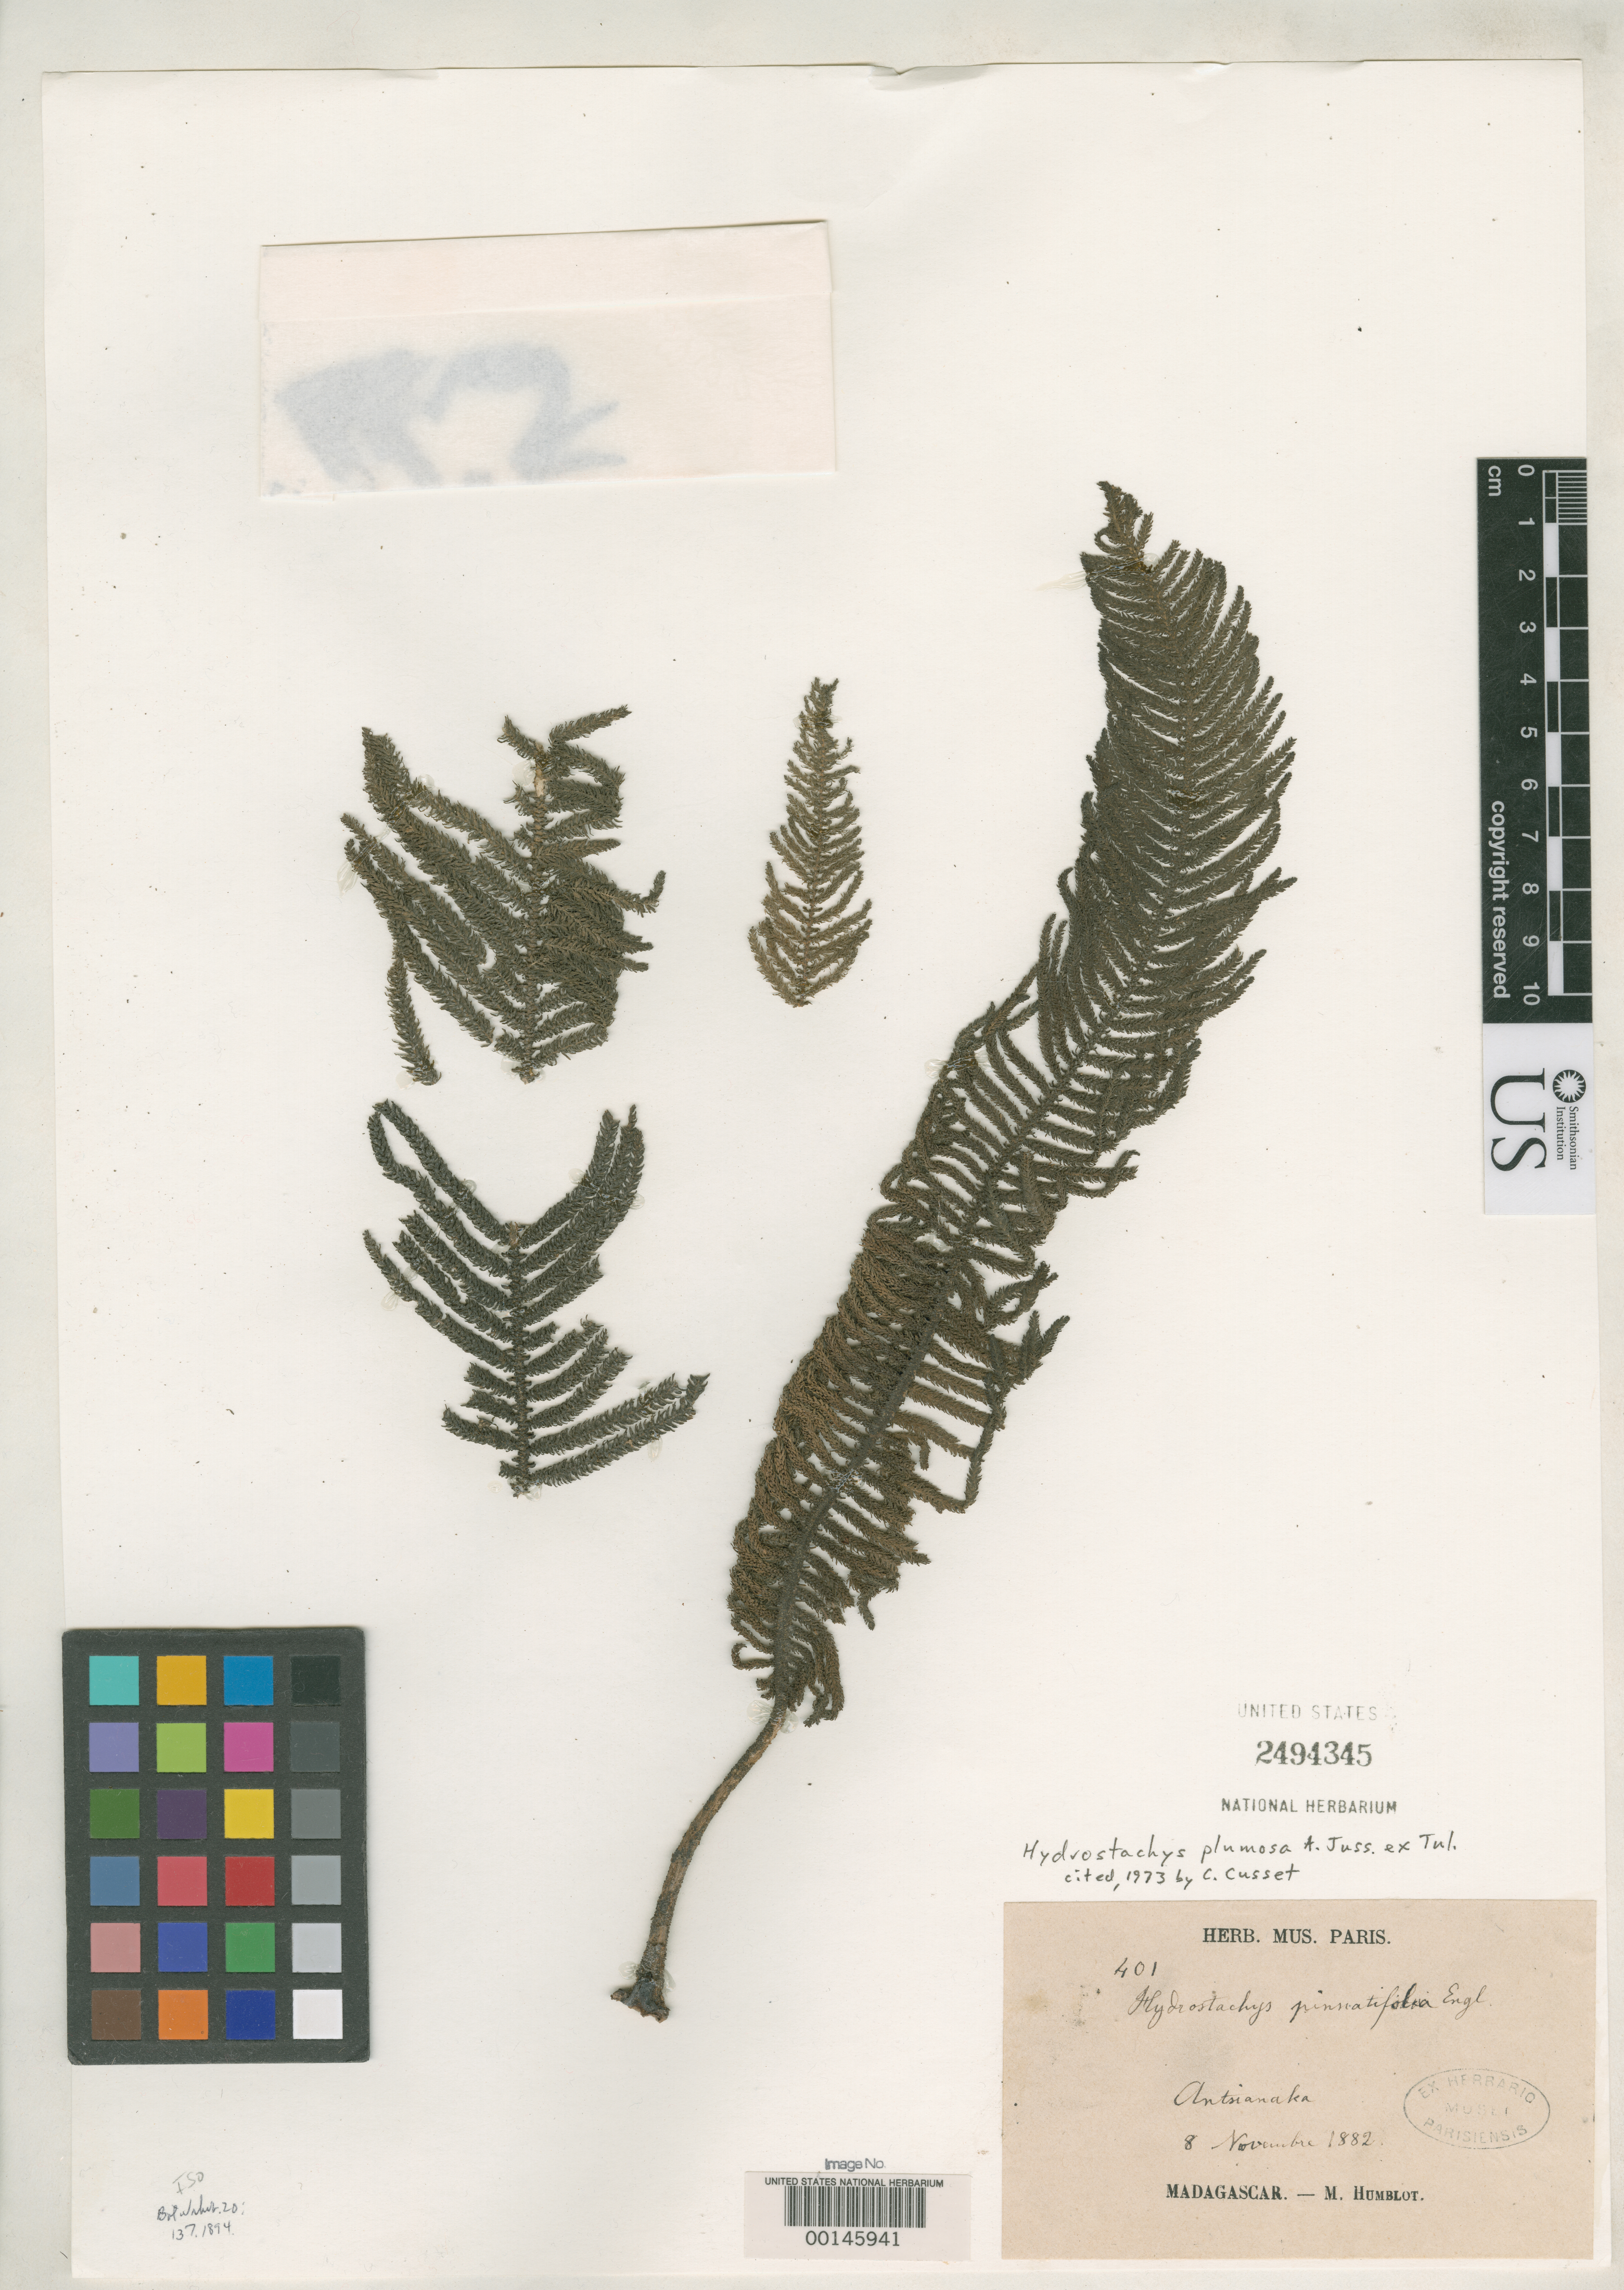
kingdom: Plantae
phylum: Tracheophyta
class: Magnoliopsida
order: Cornales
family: Hydrostachyaceae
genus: Hydrostachys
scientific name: Hydrostachys pinnatifolia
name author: Engl.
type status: Isotype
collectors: L. Humblot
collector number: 401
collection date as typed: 08 Nov 1882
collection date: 1882-11-08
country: Madagascar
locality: Antsianaka.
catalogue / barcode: US 2494345